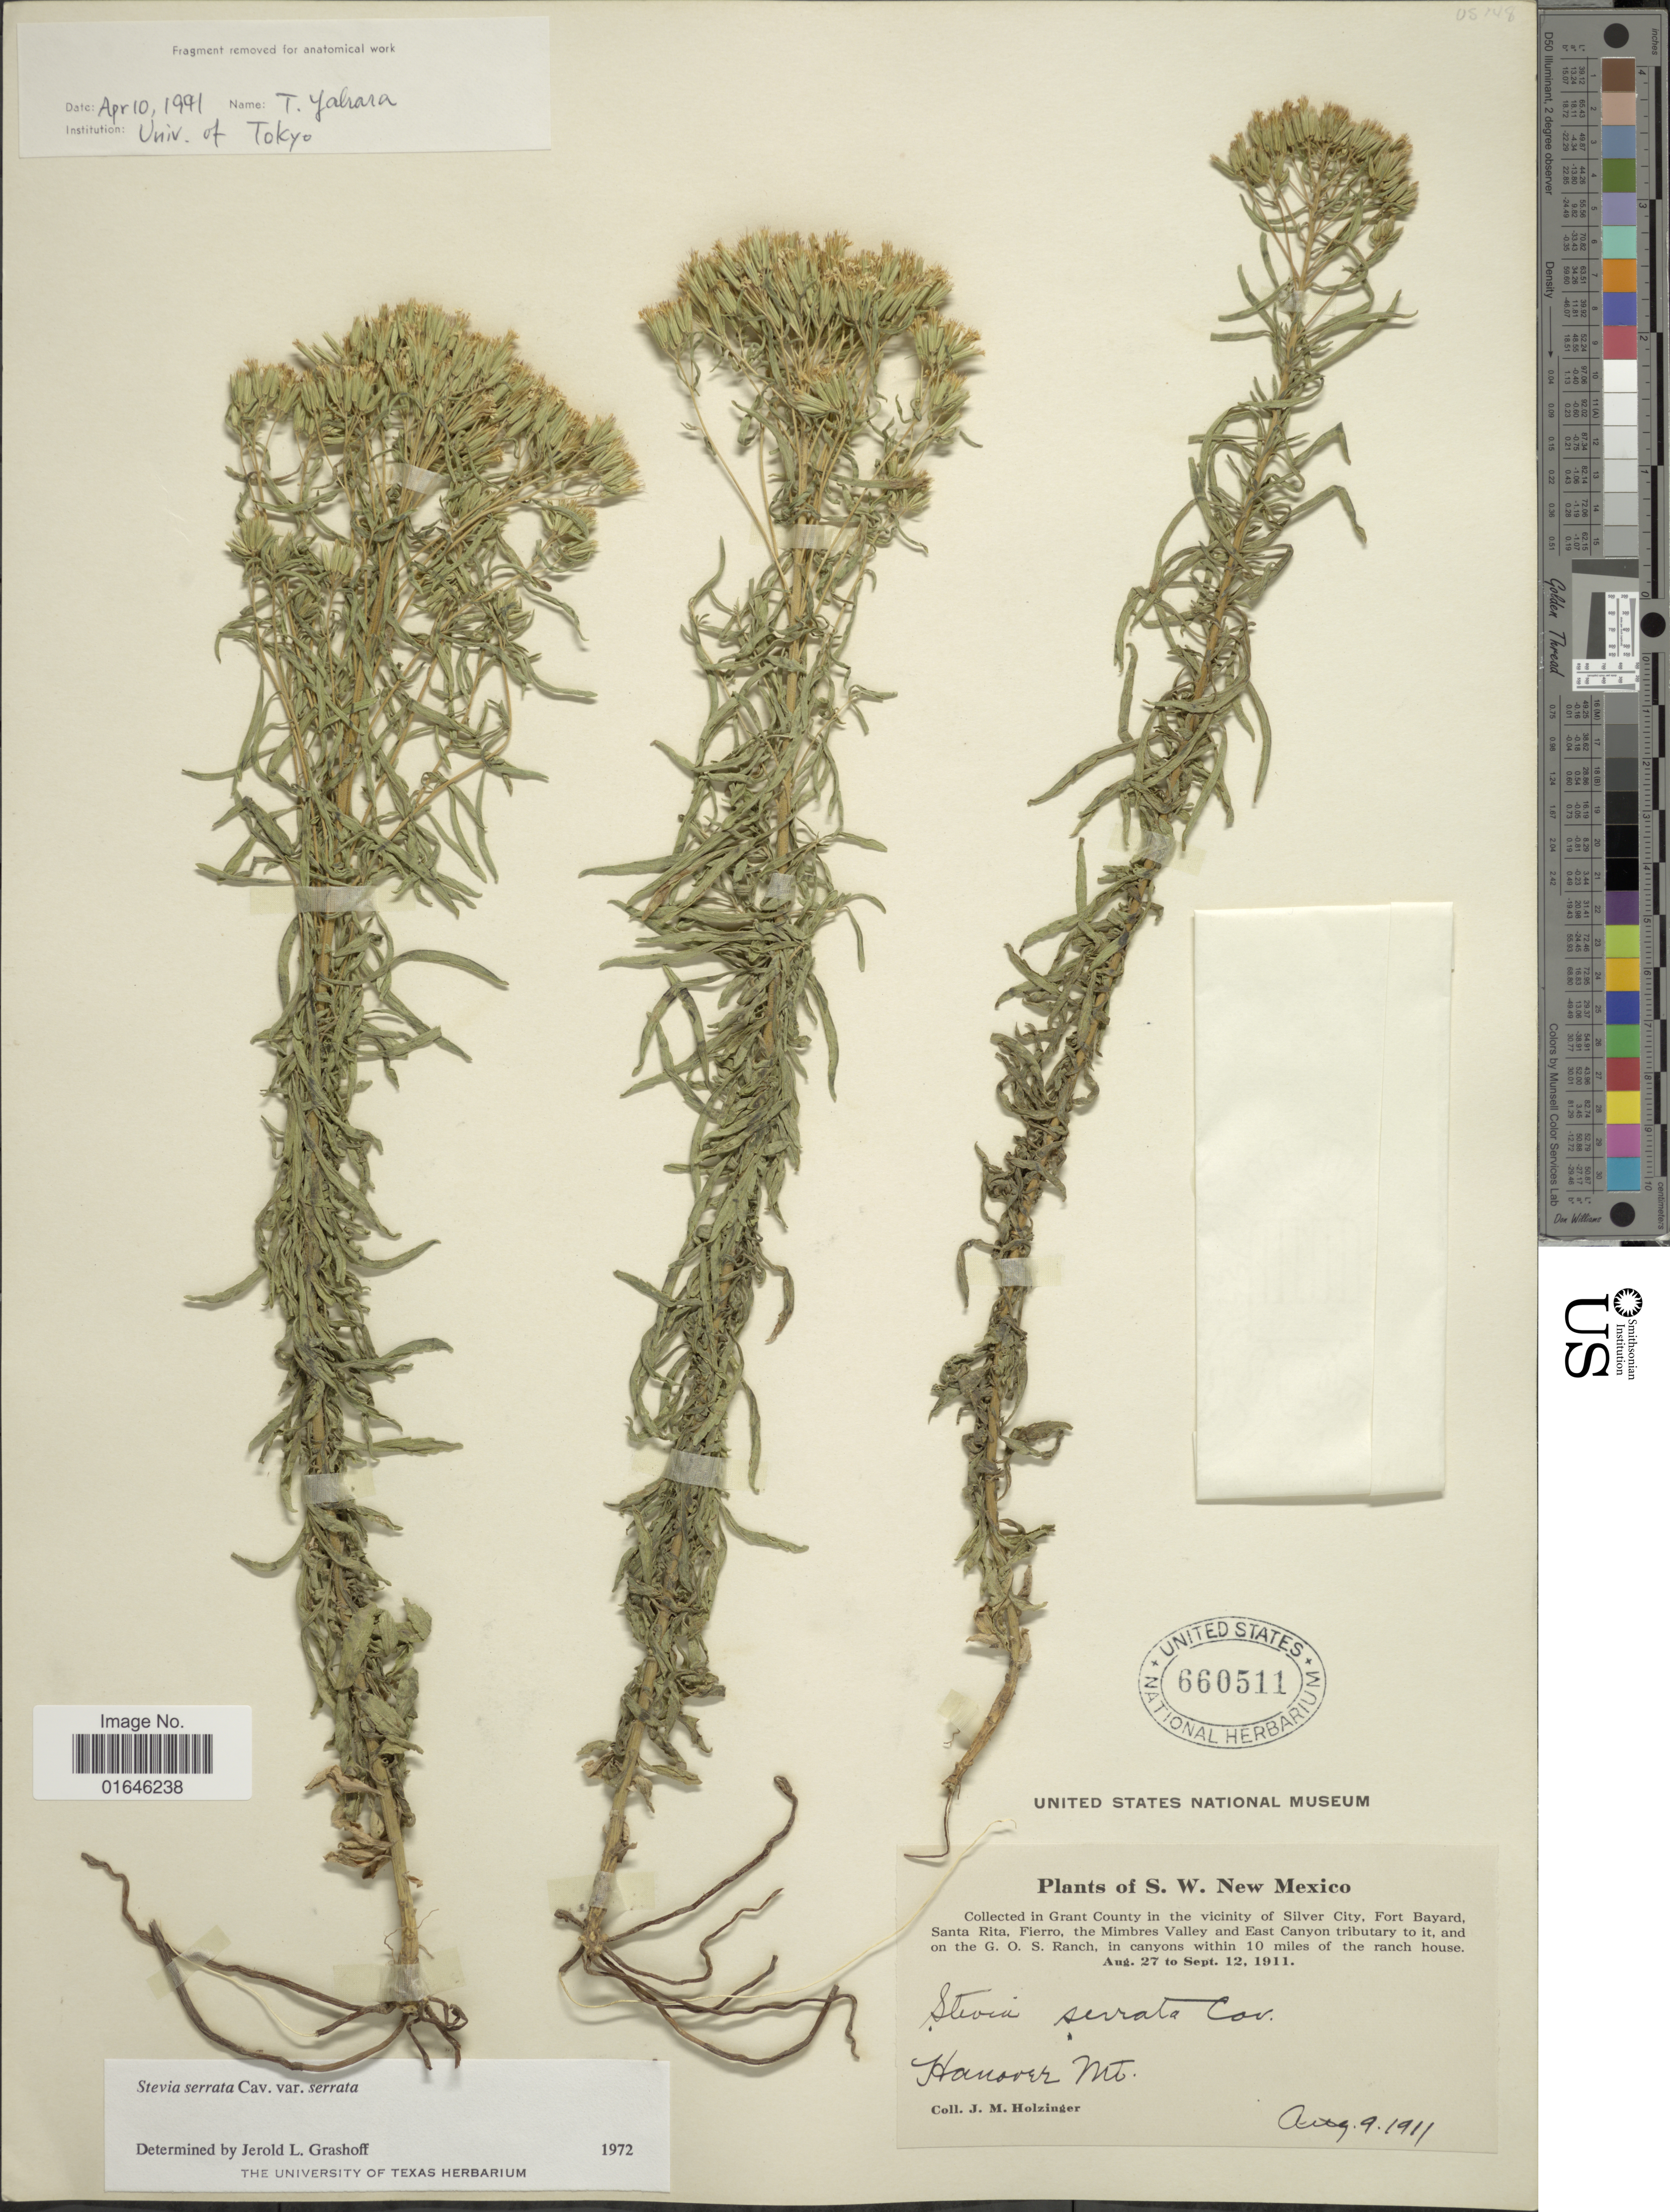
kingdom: Plantae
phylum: Tracheophyta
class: Magnoliopsida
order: Asterales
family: Asteraceae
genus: Stevia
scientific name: Stevia serrata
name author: Cav.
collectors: J. M. Holzinger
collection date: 1911-08-09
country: United States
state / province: New Mexico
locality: S.W. New Mexico, Grant County in the vicinity of Silver City, Fort Bayard, Santa Rita, Fierro, the Mimbres Valley and East Canyon tributary to it, and on the G.O.S. Ranch, in canyons within 10 miles of the ranch house, Hanover Mt.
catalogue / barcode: US 660511